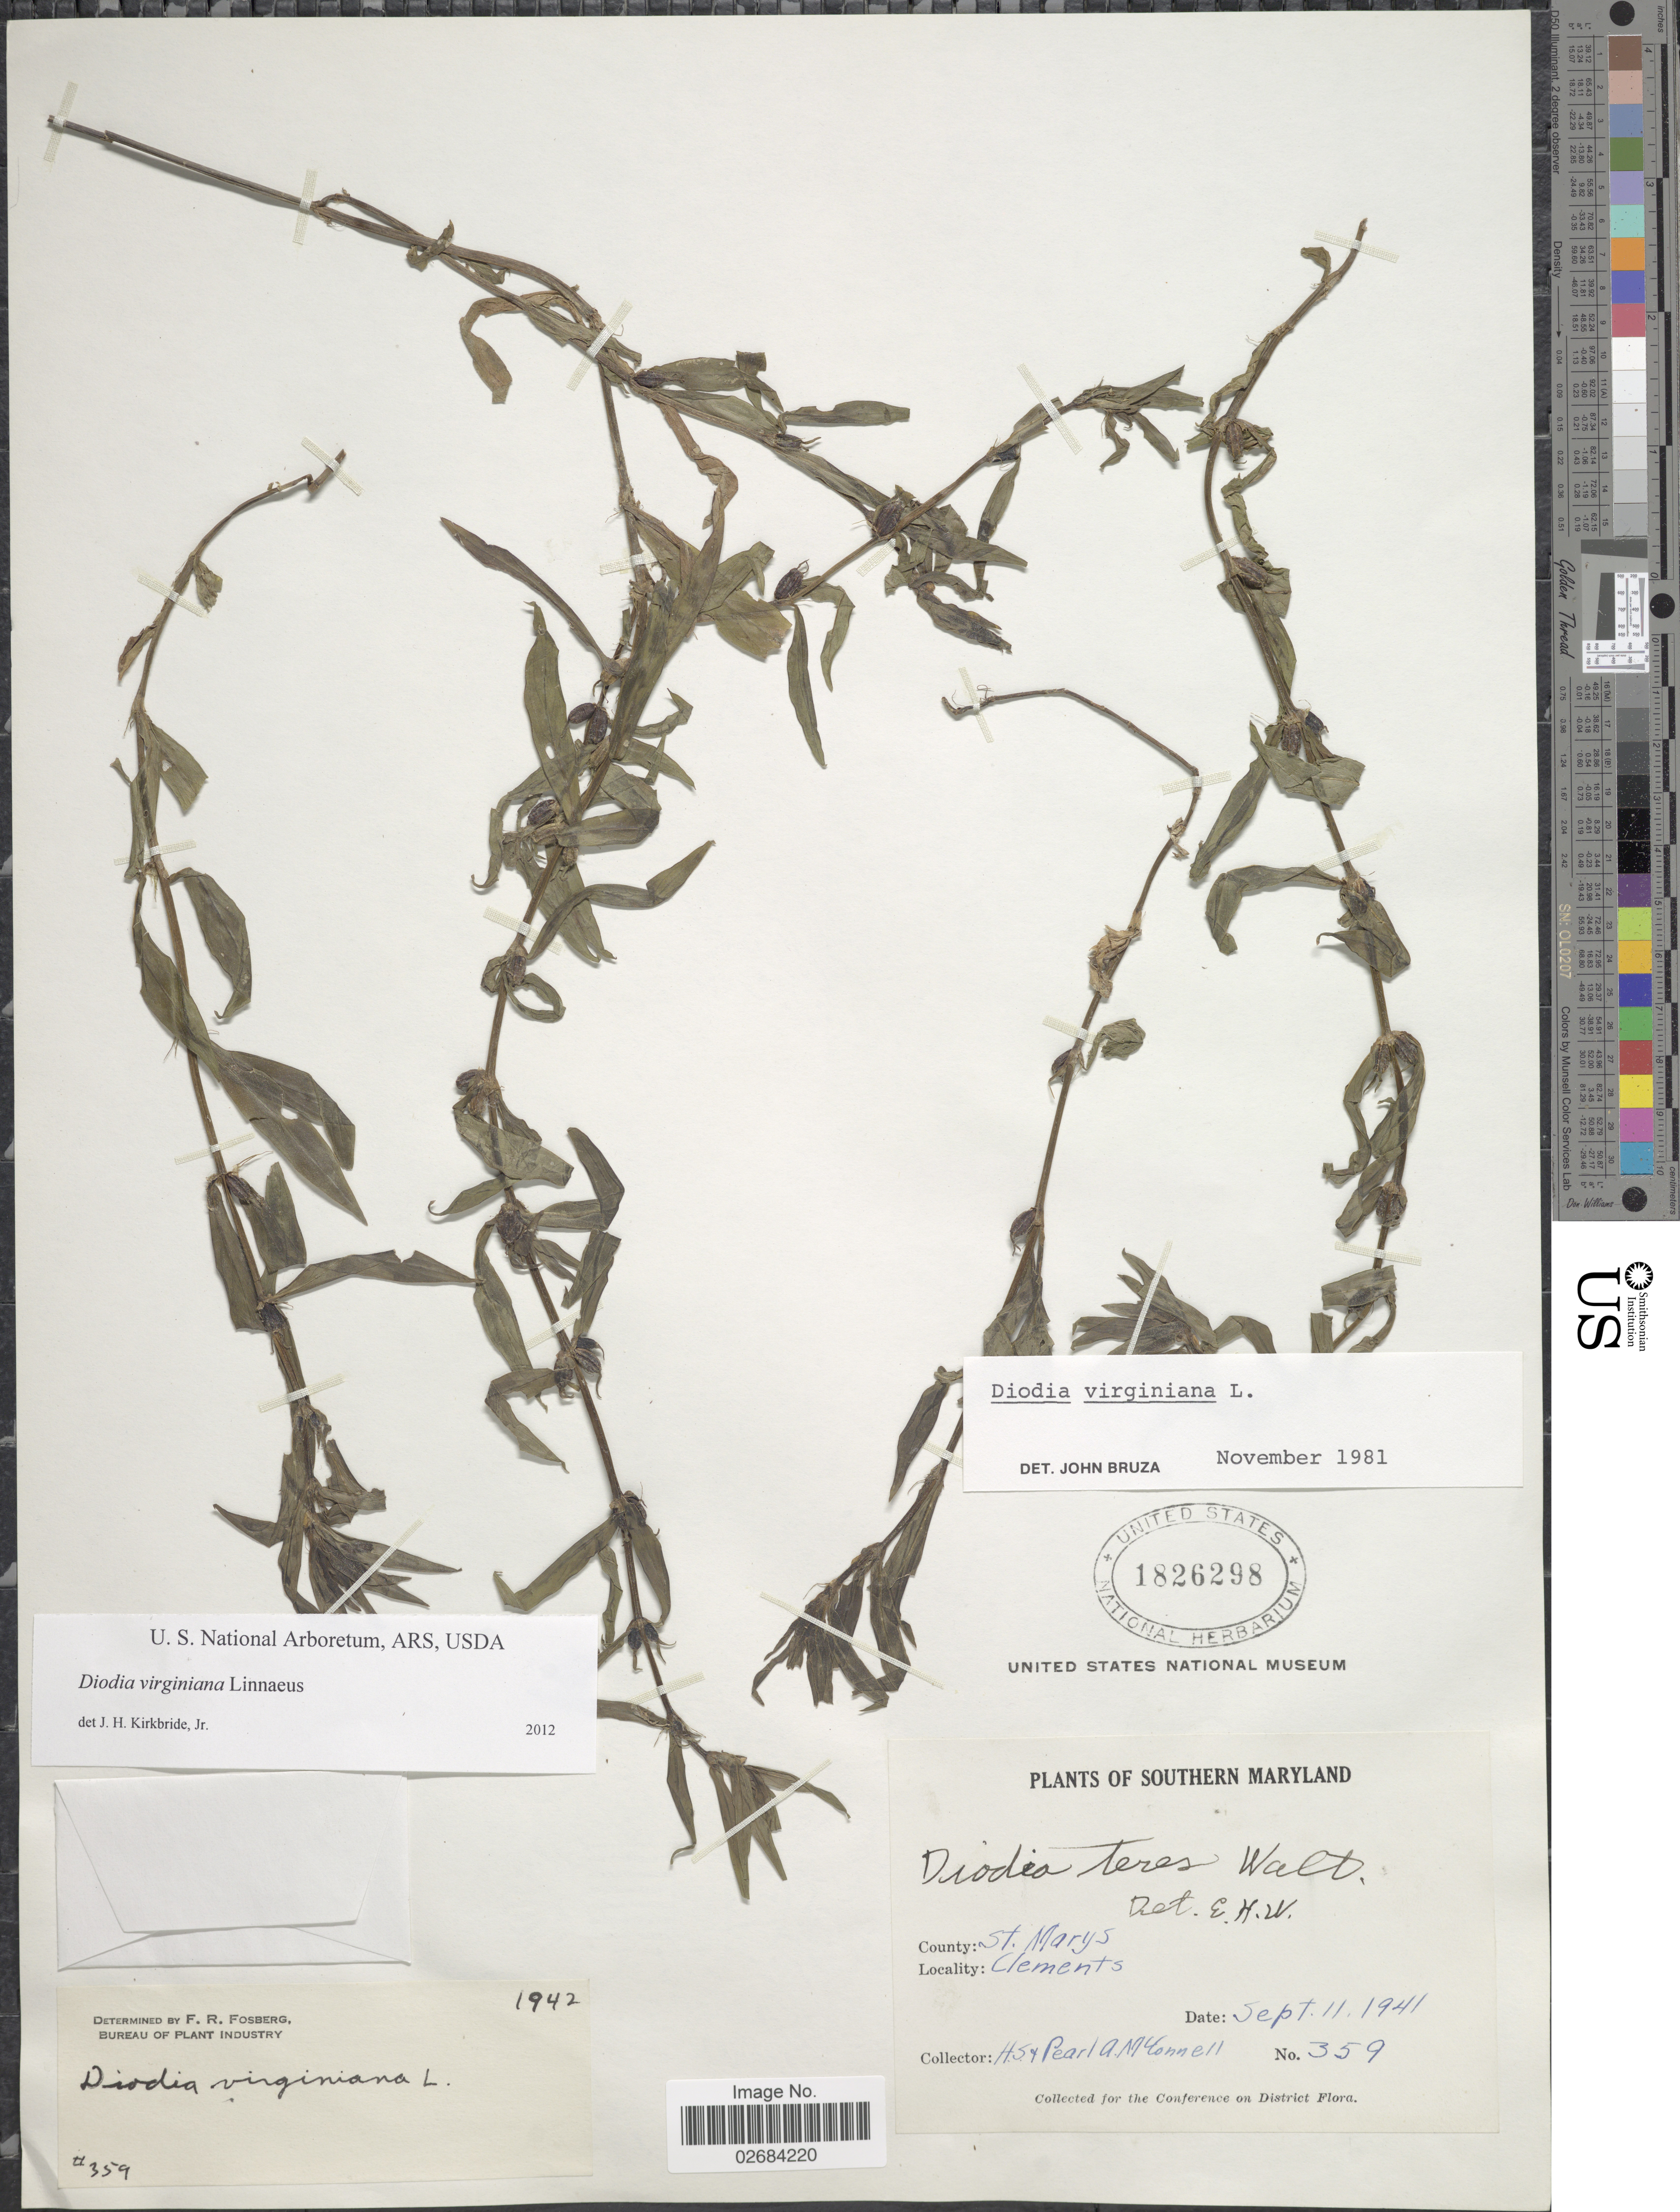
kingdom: Plantae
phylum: Tracheophyta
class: Magnoliopsida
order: Gentianales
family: Rubiaceae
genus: Diodia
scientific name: Diodia virginiana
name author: L.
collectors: H. McConnell & P. McConnell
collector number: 359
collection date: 1941-09-11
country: United States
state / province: Maryland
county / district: St. Mary's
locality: Southern Maryland. County: St. Marys. Clements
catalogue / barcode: US 1826298